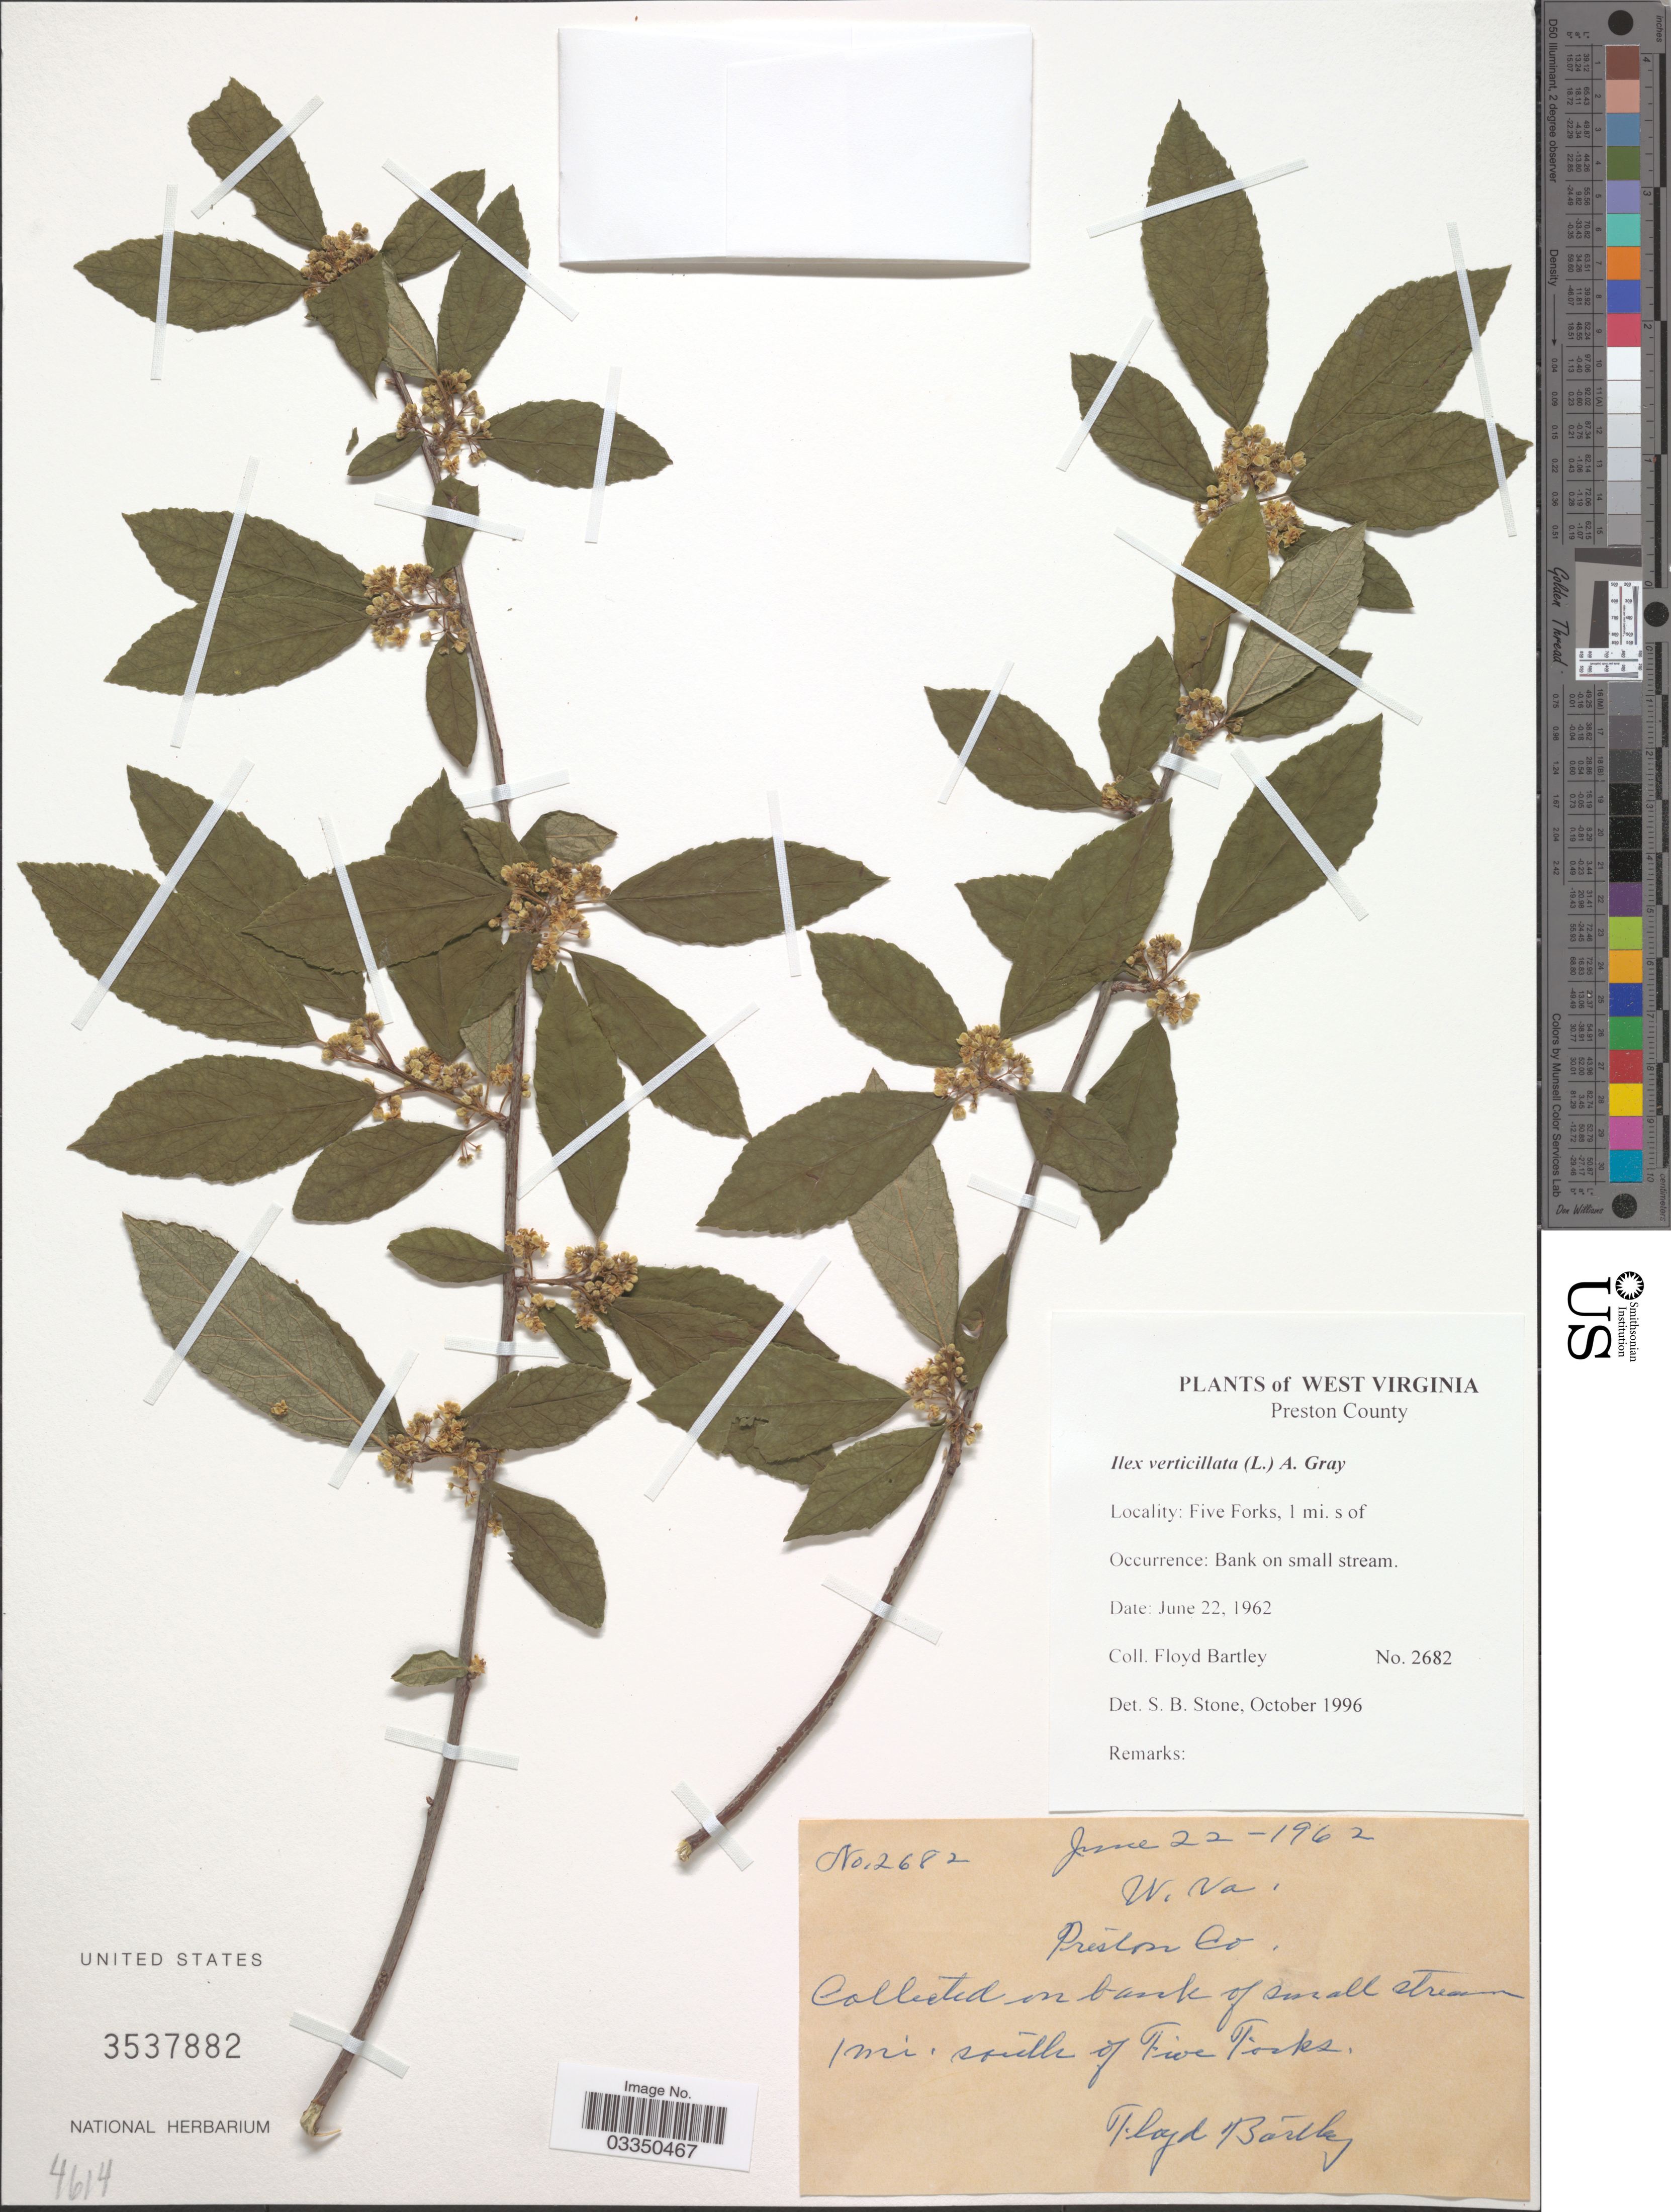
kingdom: Plantae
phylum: Tracheophyta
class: Magnoliopsida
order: Aquifoliales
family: Aquifoliaceae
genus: Ilex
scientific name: Ilex verticillata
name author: (L.) A. Gray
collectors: F. Bartley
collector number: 2682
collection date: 1962-06-22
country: United States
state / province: West Virginia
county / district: Preston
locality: Preston County. Five Forks, 1 mi. s of.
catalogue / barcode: US 3537882